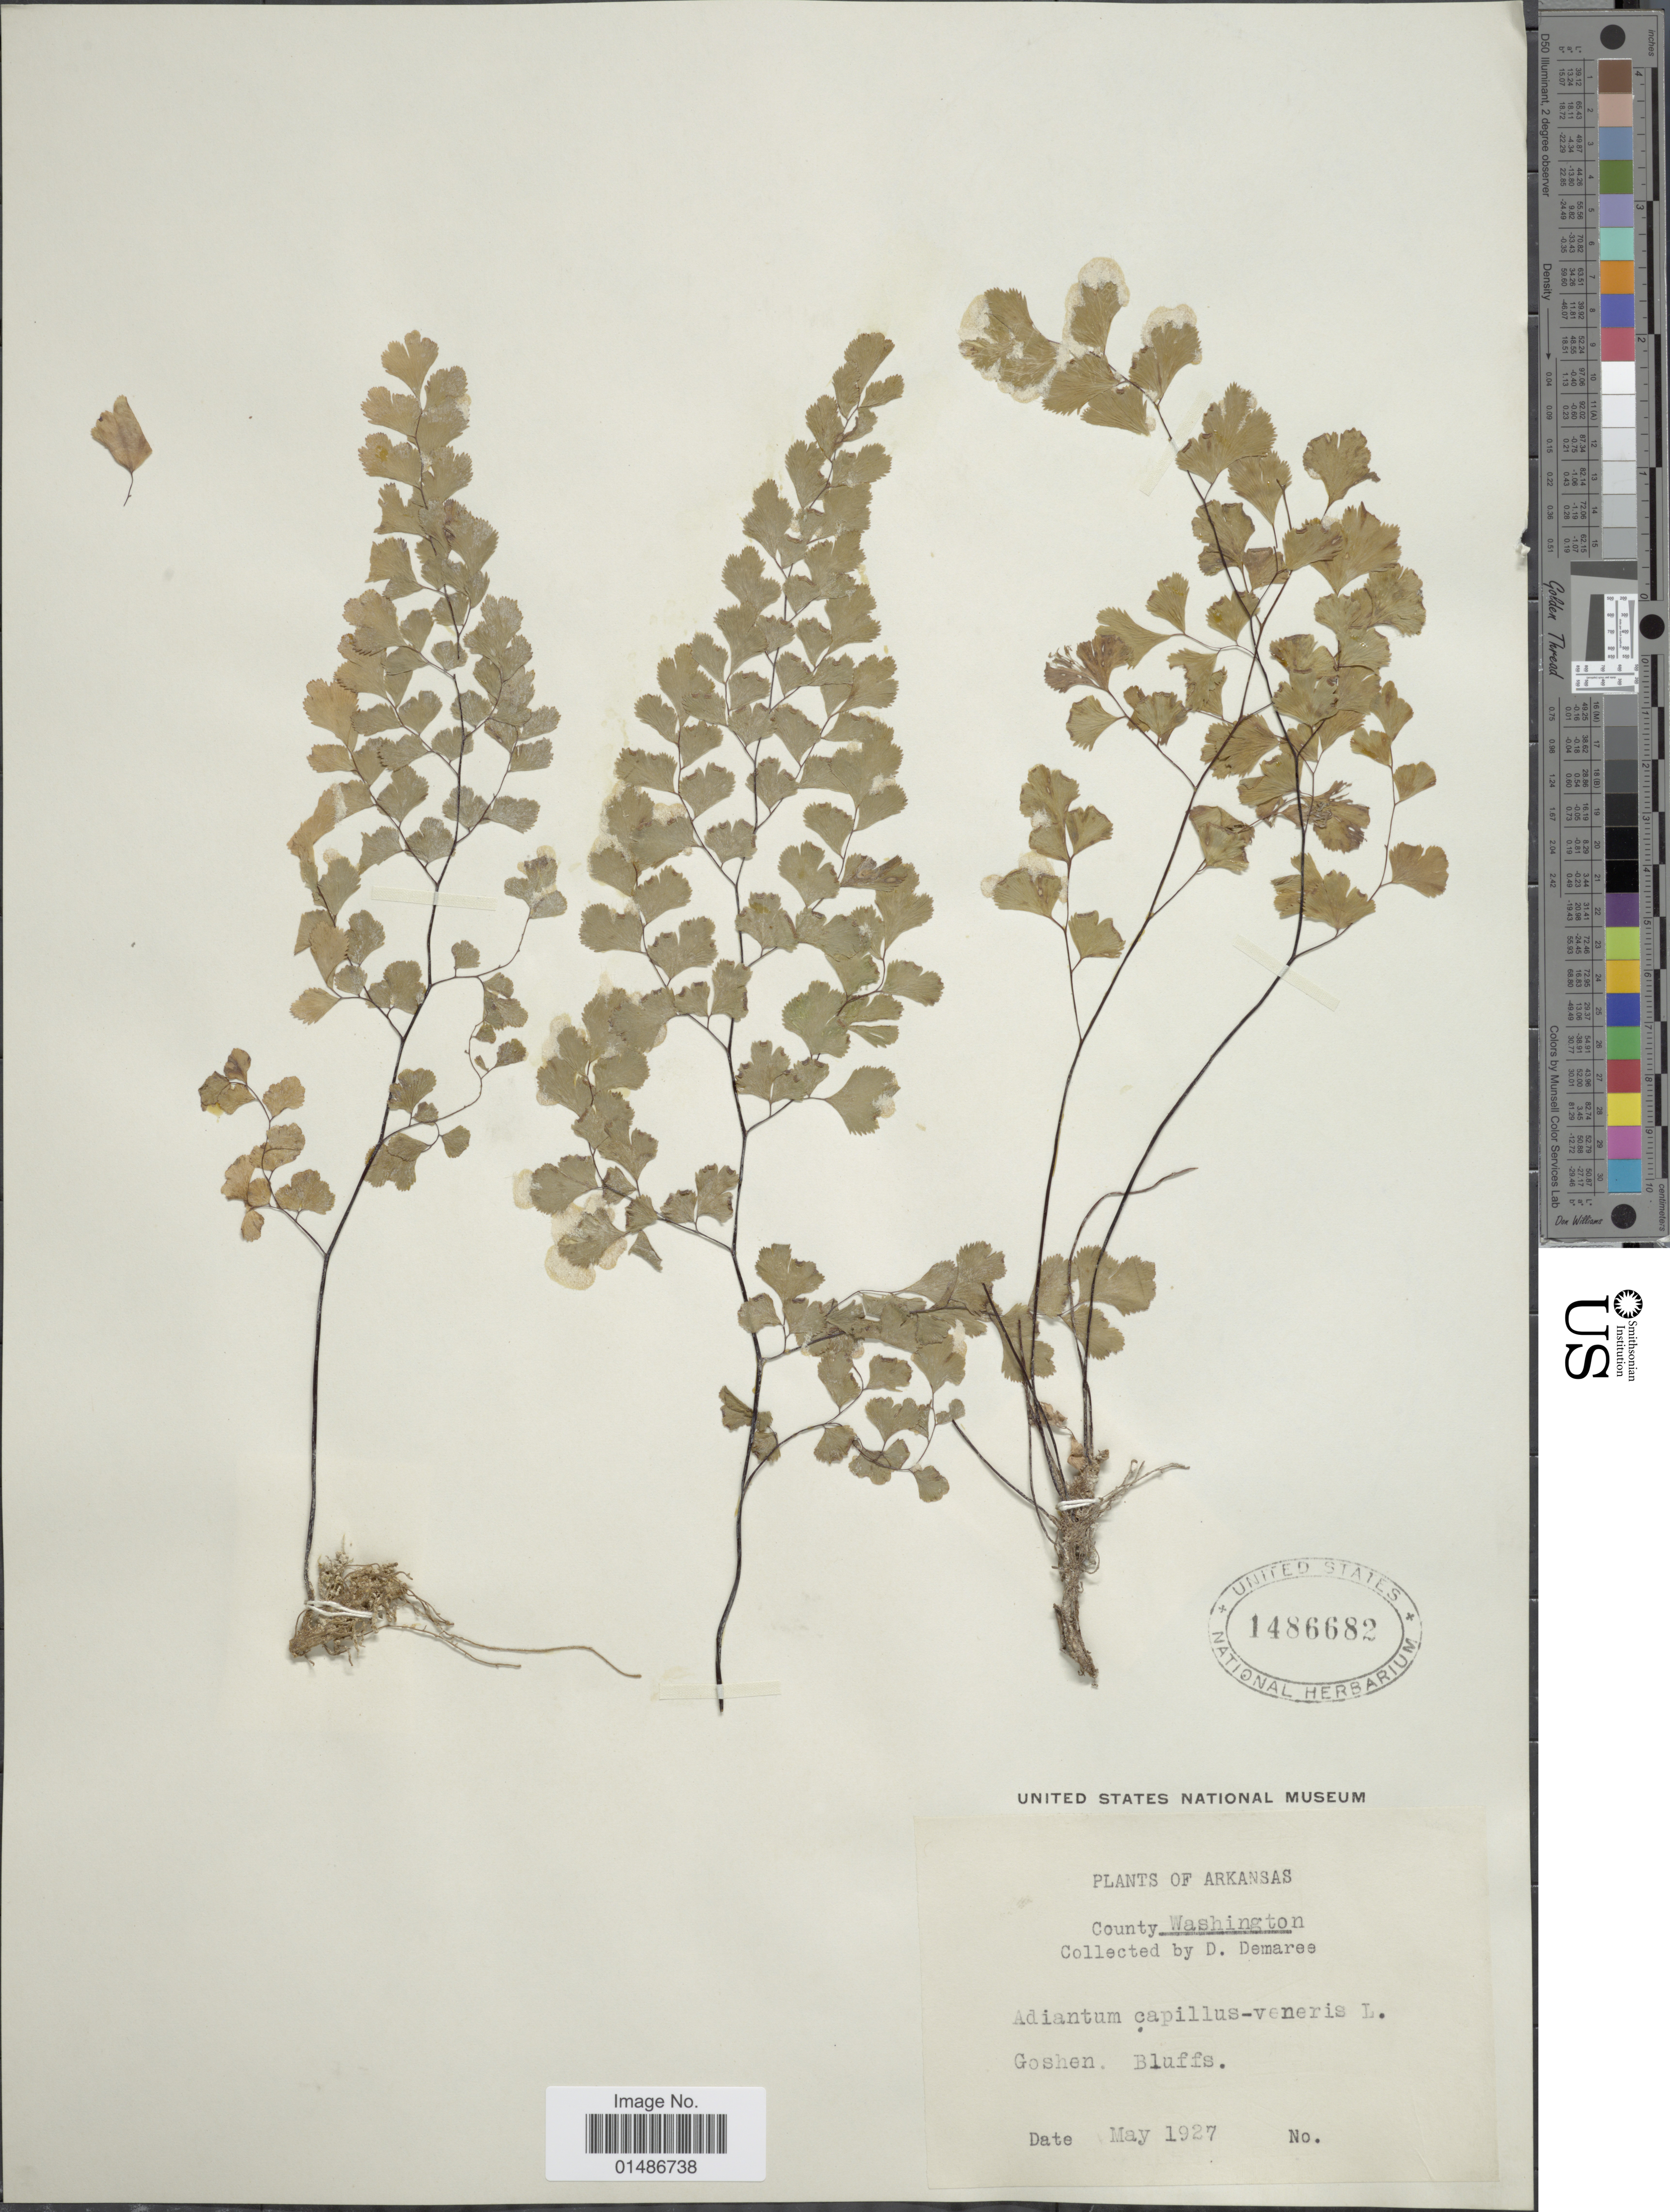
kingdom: Plantae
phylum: Tracheophyta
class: Polypodiopsida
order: Polypodiales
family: Pteridaceae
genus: Adiantum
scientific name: Adiantum capillus-veneris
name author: L.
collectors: D. Demaree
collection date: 1927-05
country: United States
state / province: Washington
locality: Arkansas.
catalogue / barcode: US 1486682